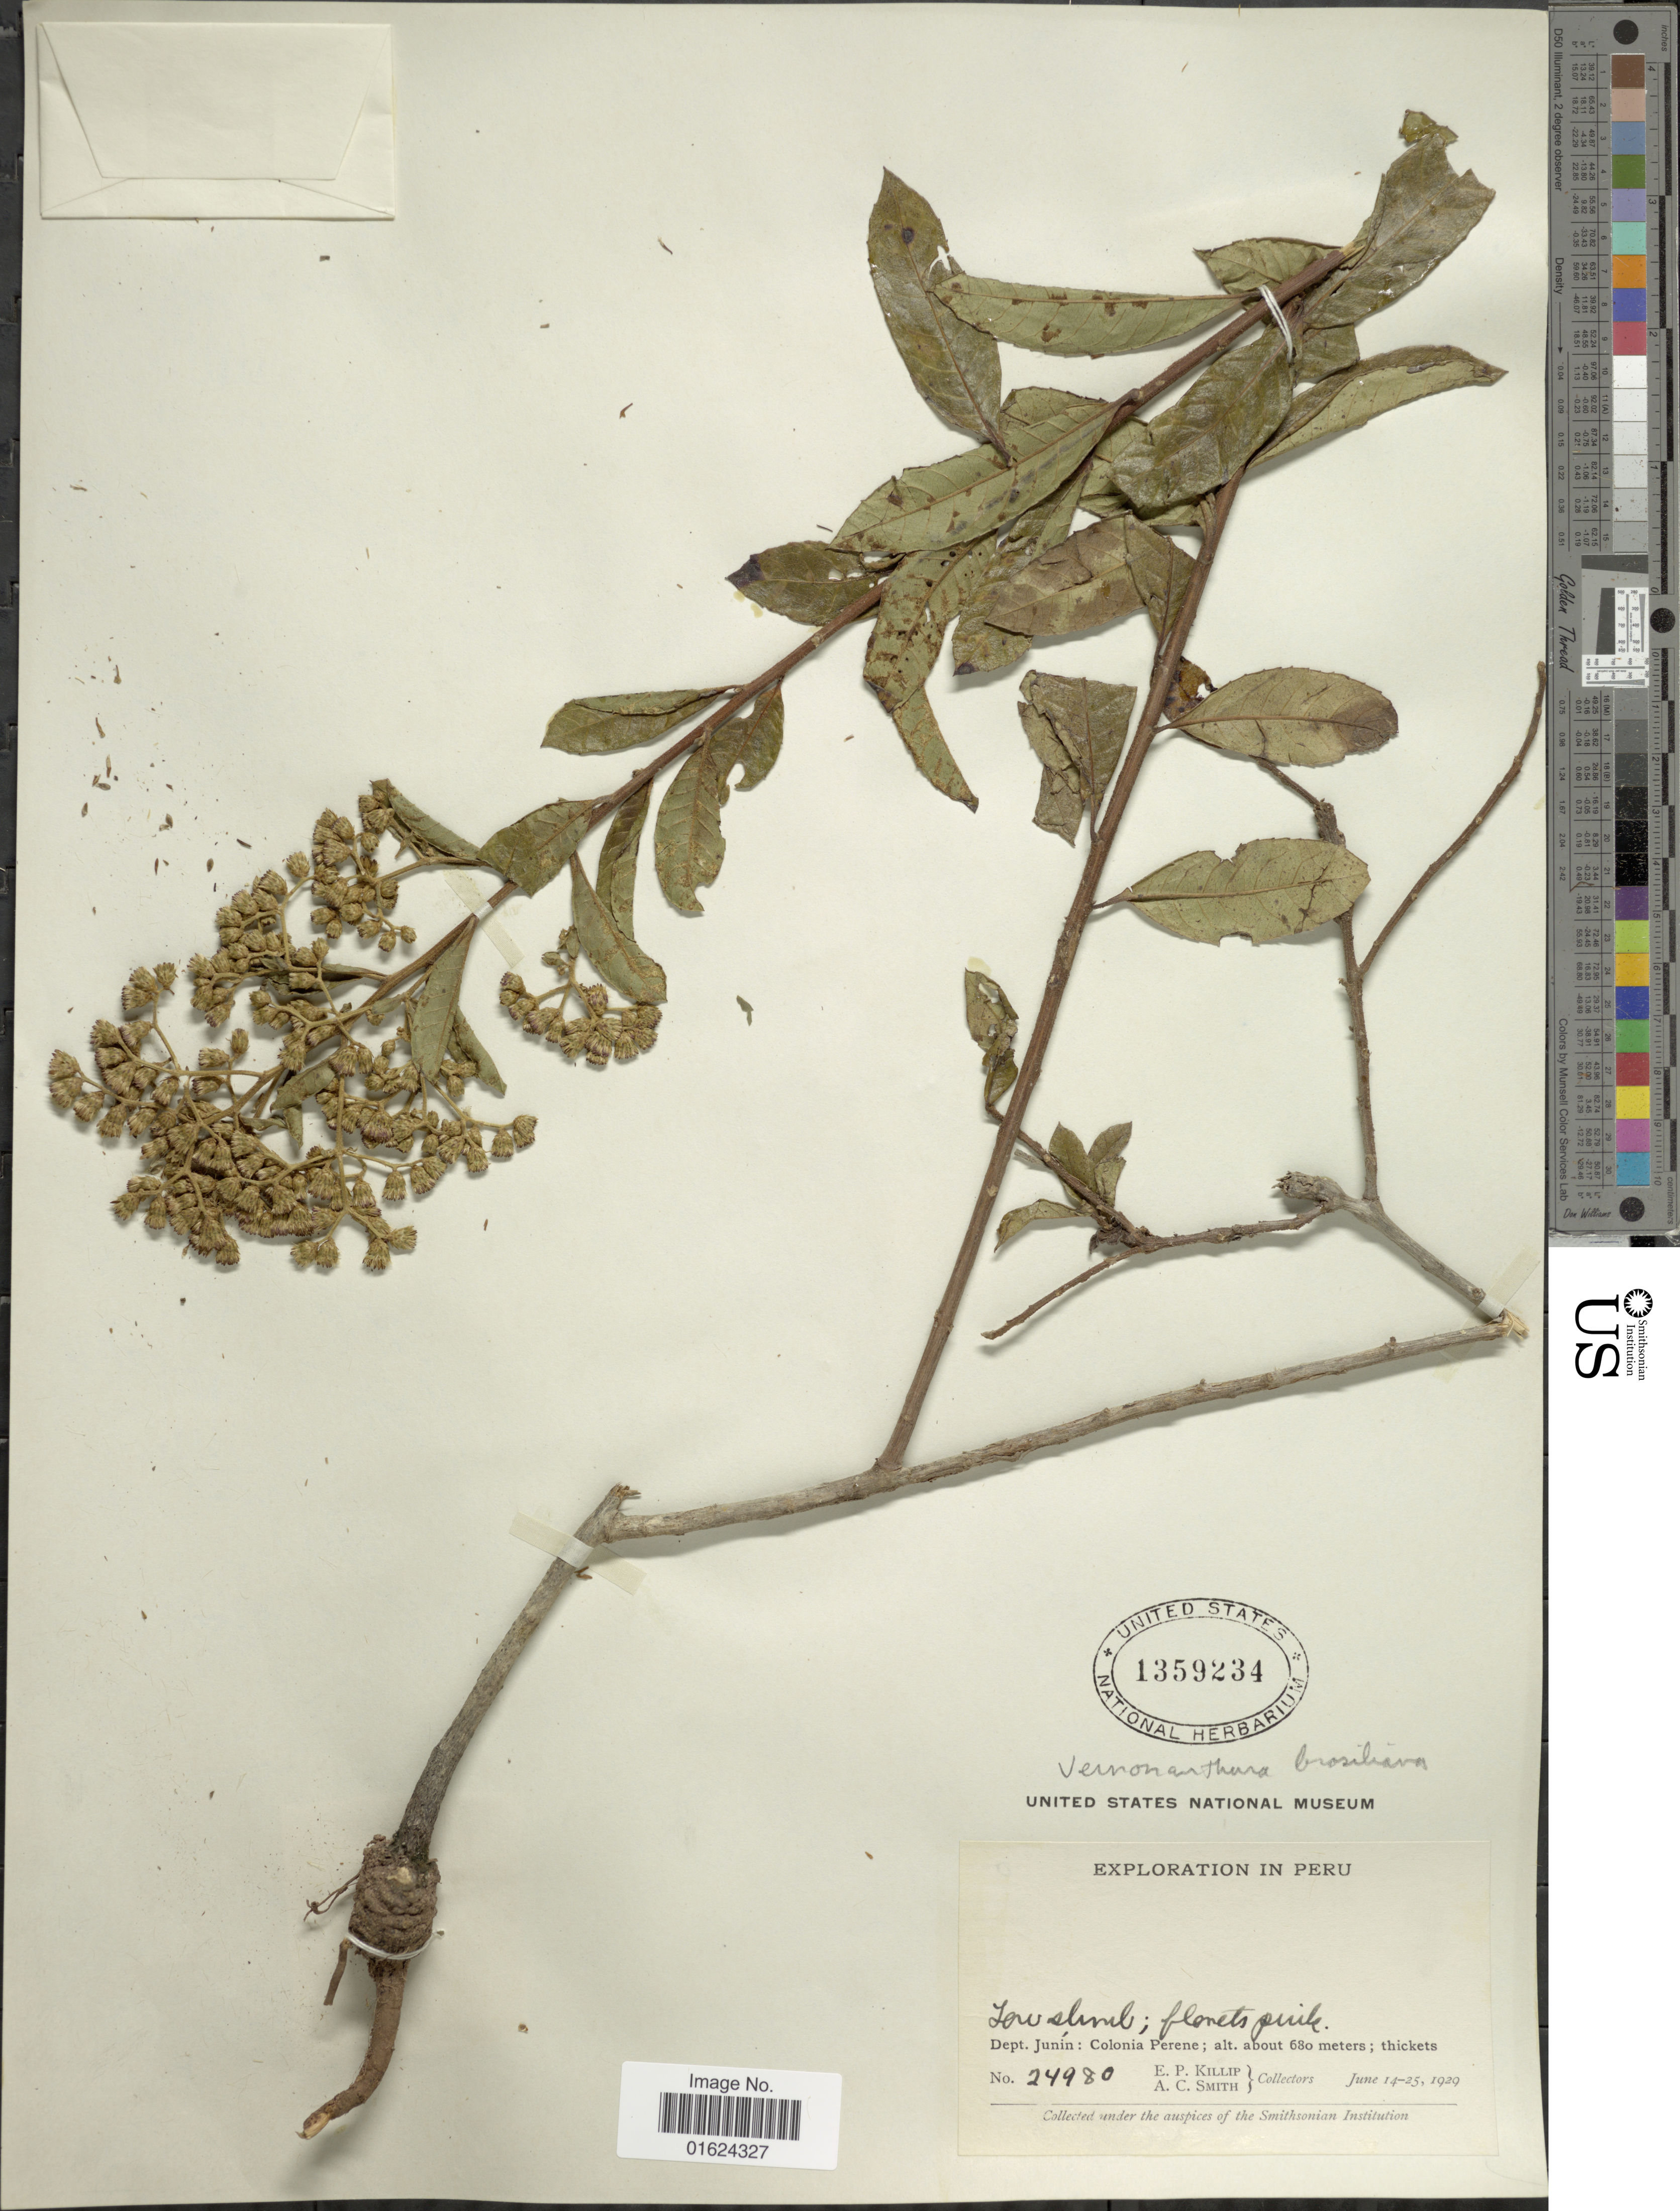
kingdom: Plantae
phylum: Tracheophyta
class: Magnoliopsida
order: Asterales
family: Asteraceae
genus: Vernonia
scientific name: Vernonia brasiliana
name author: (L.) Druce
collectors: E. P. Killip & A. C. Smith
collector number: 24980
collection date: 1929-06-14/1929-06-25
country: Peru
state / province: Junín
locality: Peru, Junin: Colonia Perene.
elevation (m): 680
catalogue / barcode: US 1359234